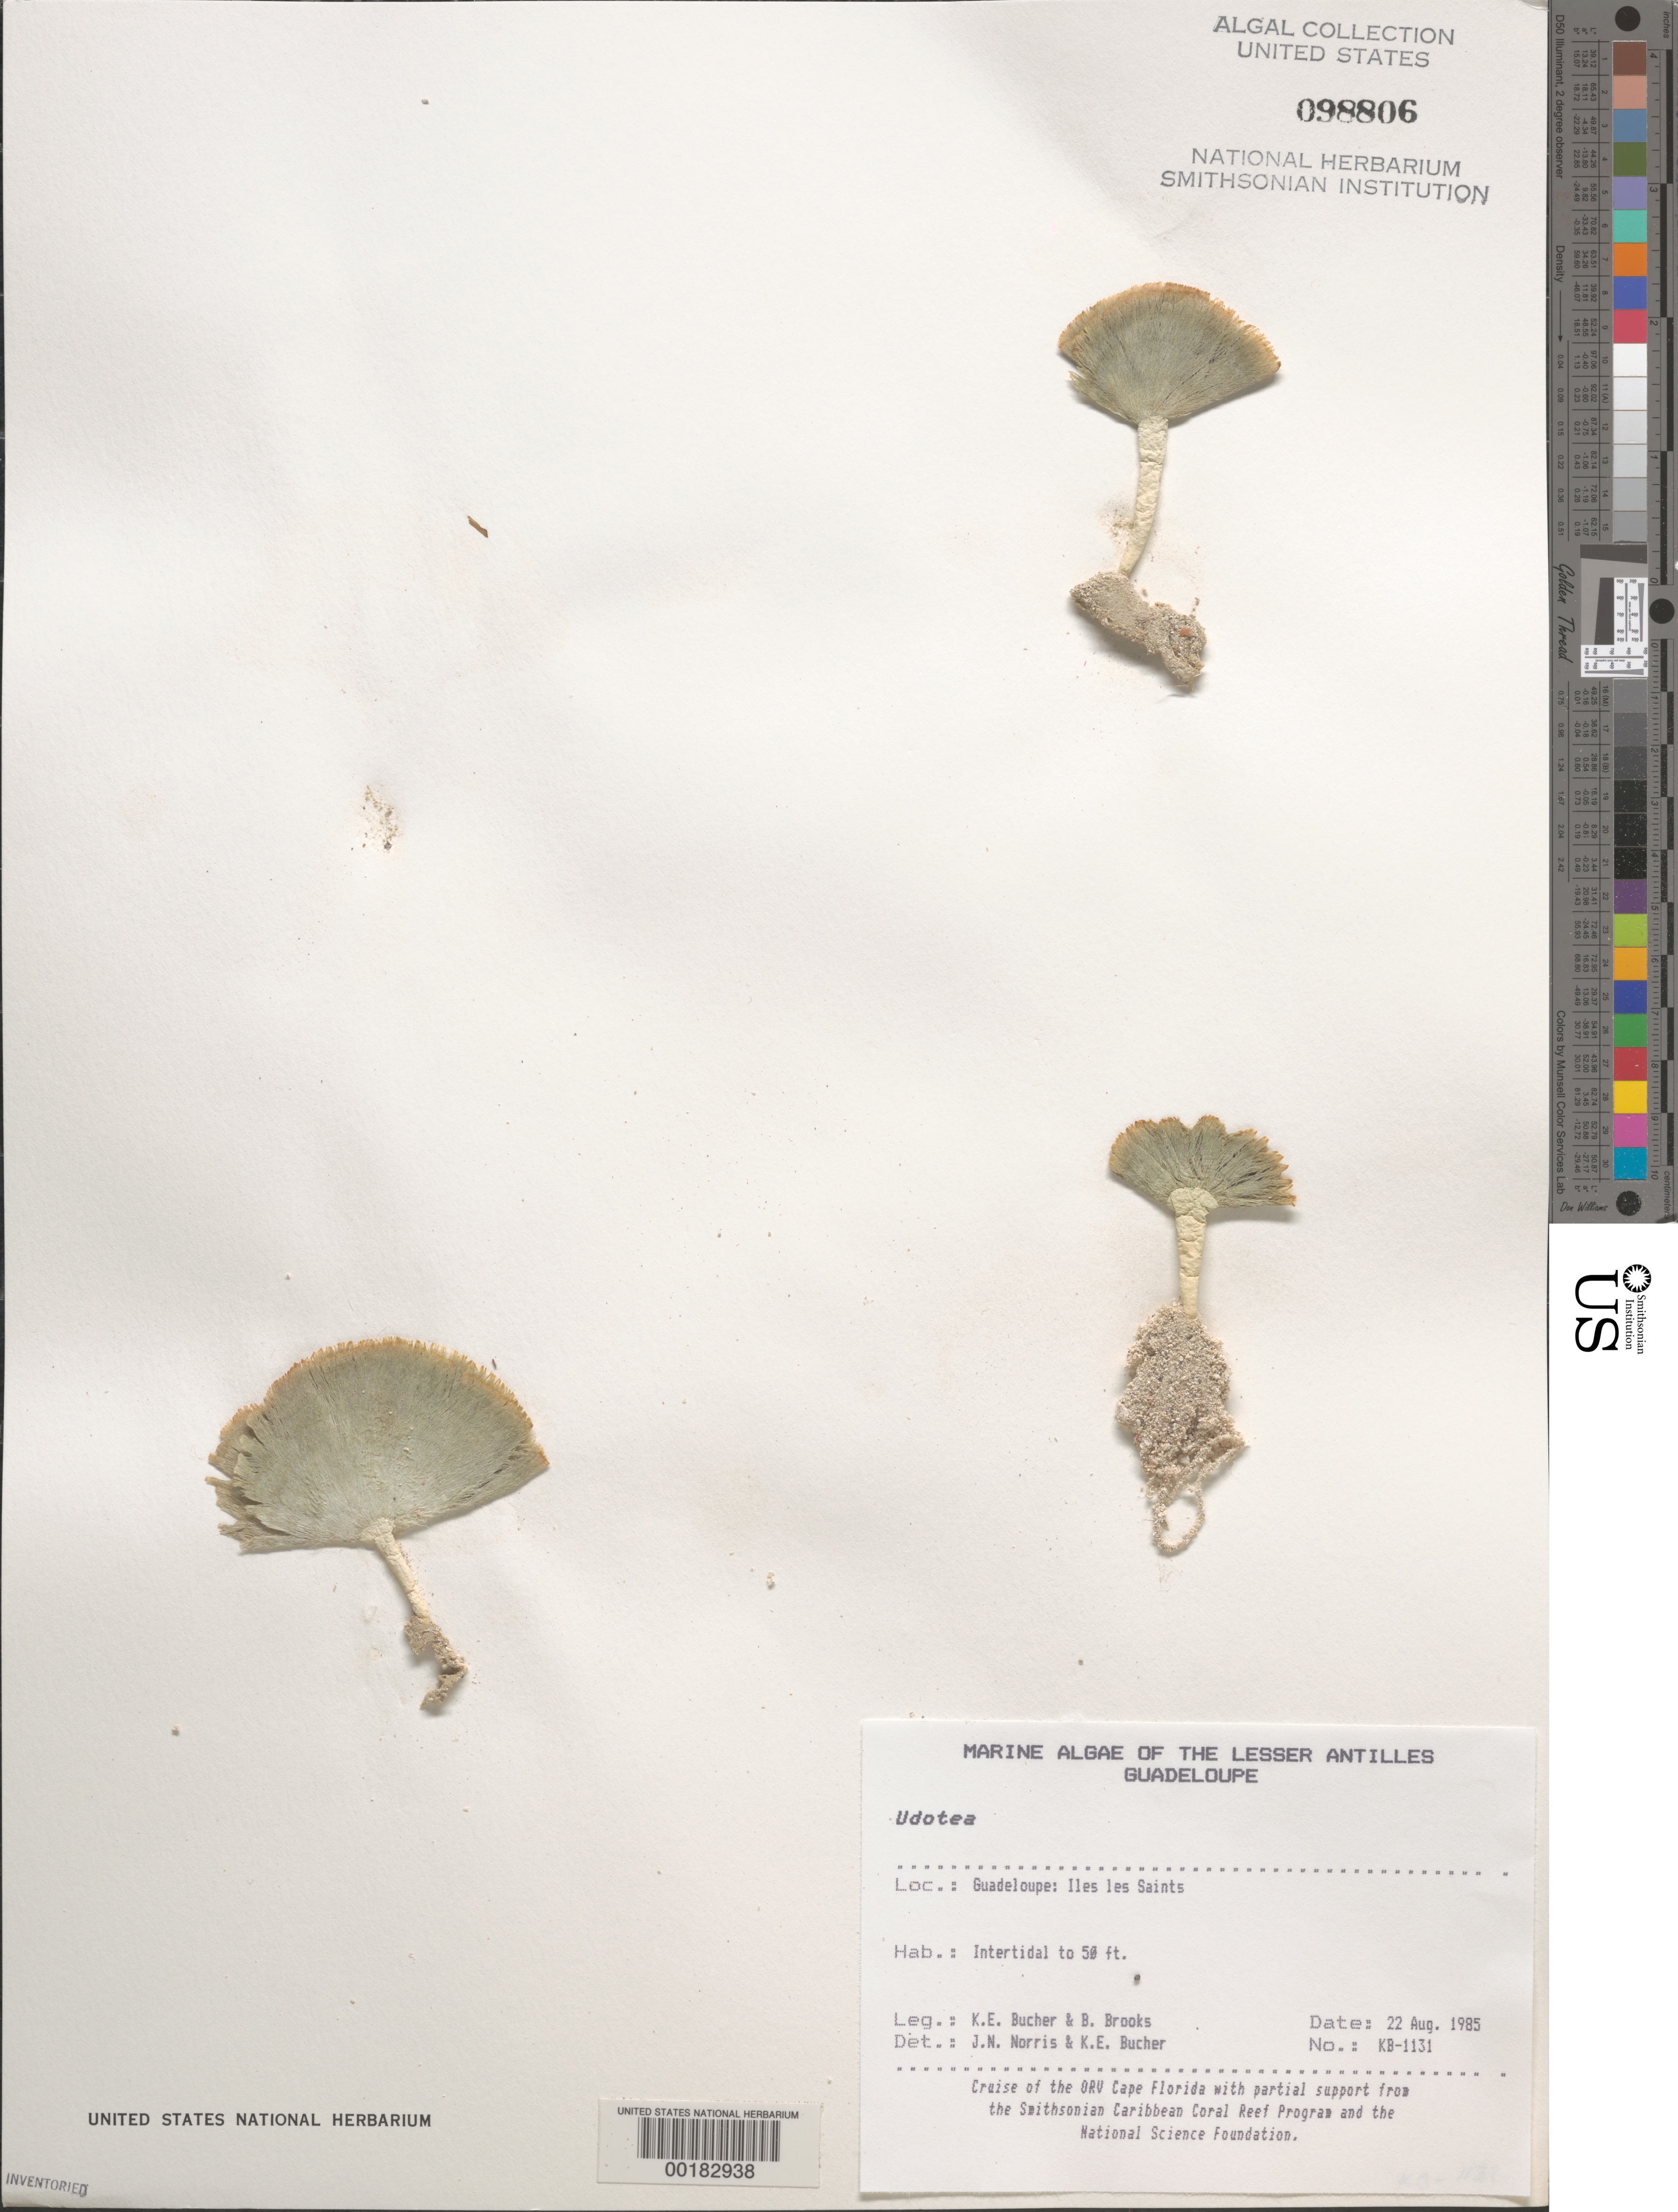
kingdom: Plantae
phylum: Chlorophyta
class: Ulvophyceae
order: Bryopsidales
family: Udoteaceae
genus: Udotea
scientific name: Udotea sp.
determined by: Norris, J. N.; Bucher, K. E.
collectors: K. E. Bucher & B. Brooks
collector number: Kb-1131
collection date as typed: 22 Aug 1985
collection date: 1985-08-22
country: Martinique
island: Iles les Saintes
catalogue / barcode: US 98806